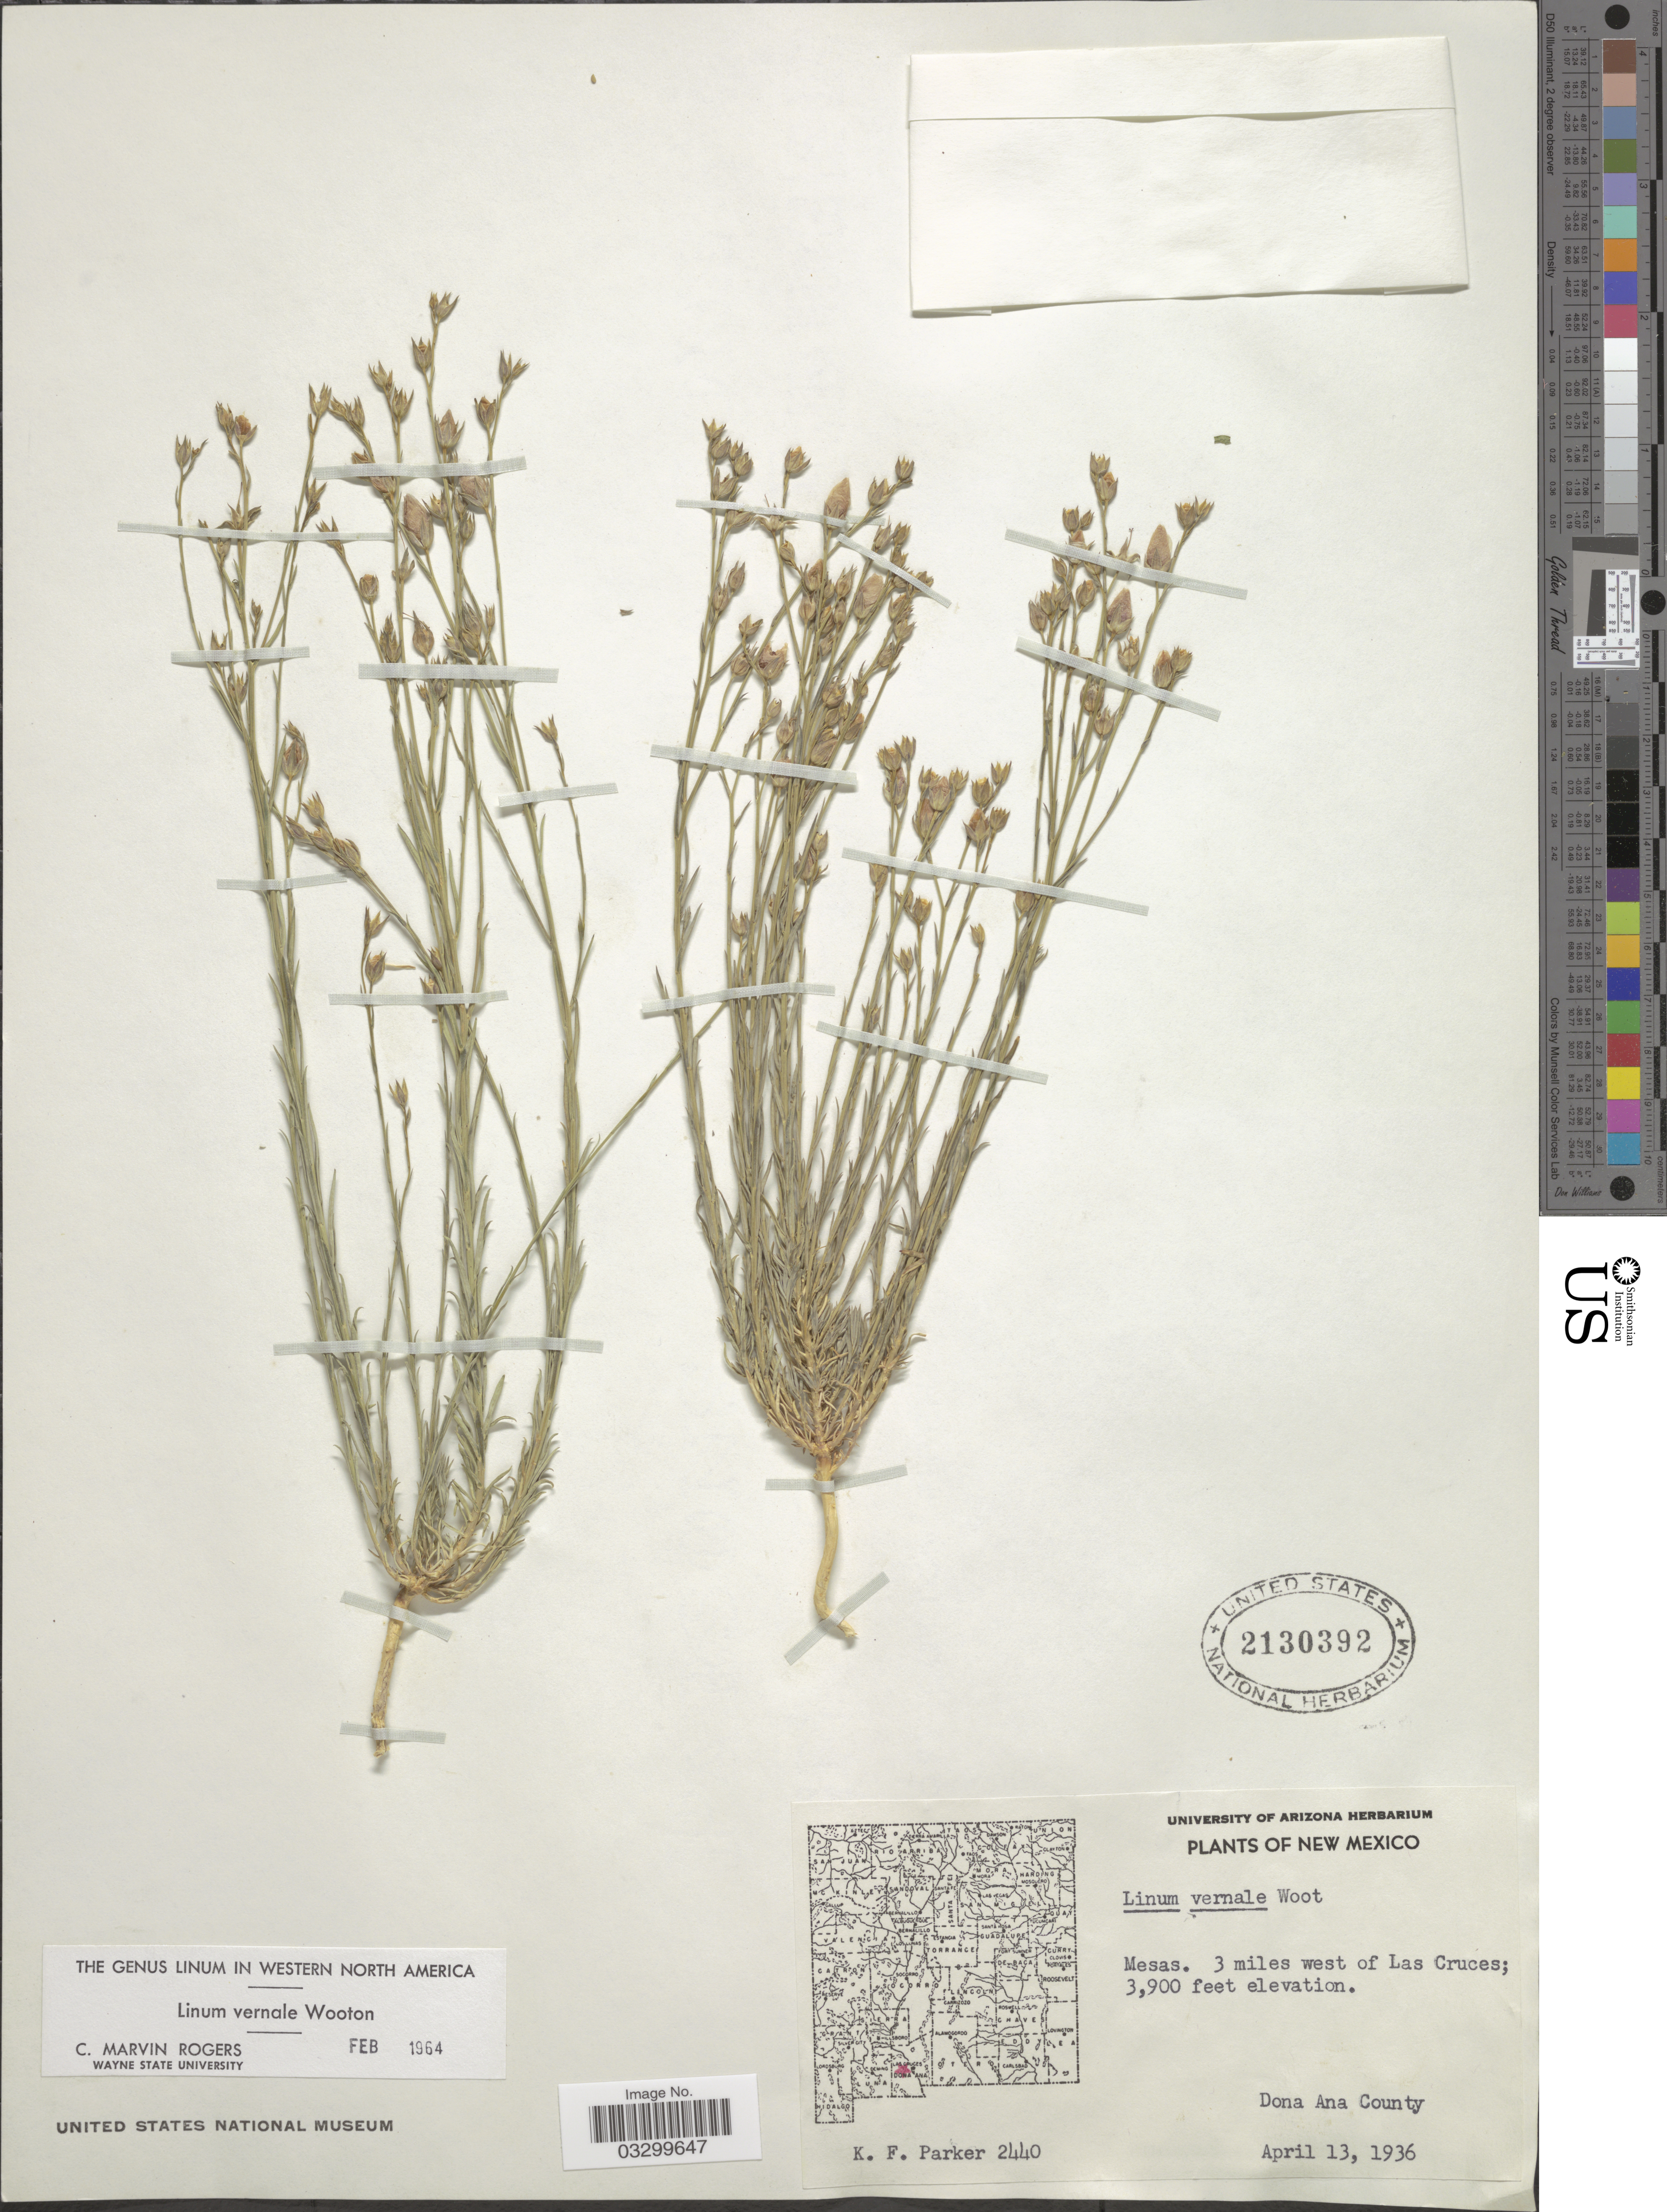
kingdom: Plantae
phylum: Tracheophyta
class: Magnoliopsida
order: Malpighiales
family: Linaceae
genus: Linum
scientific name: Linum vernale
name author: Wooton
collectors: K. F. Parker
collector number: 2440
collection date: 1936-04-13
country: United States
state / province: New Mexico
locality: Mesas. 3 miles west of Las Cruces, Dona Ana County.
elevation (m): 1189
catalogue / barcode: US 2130392